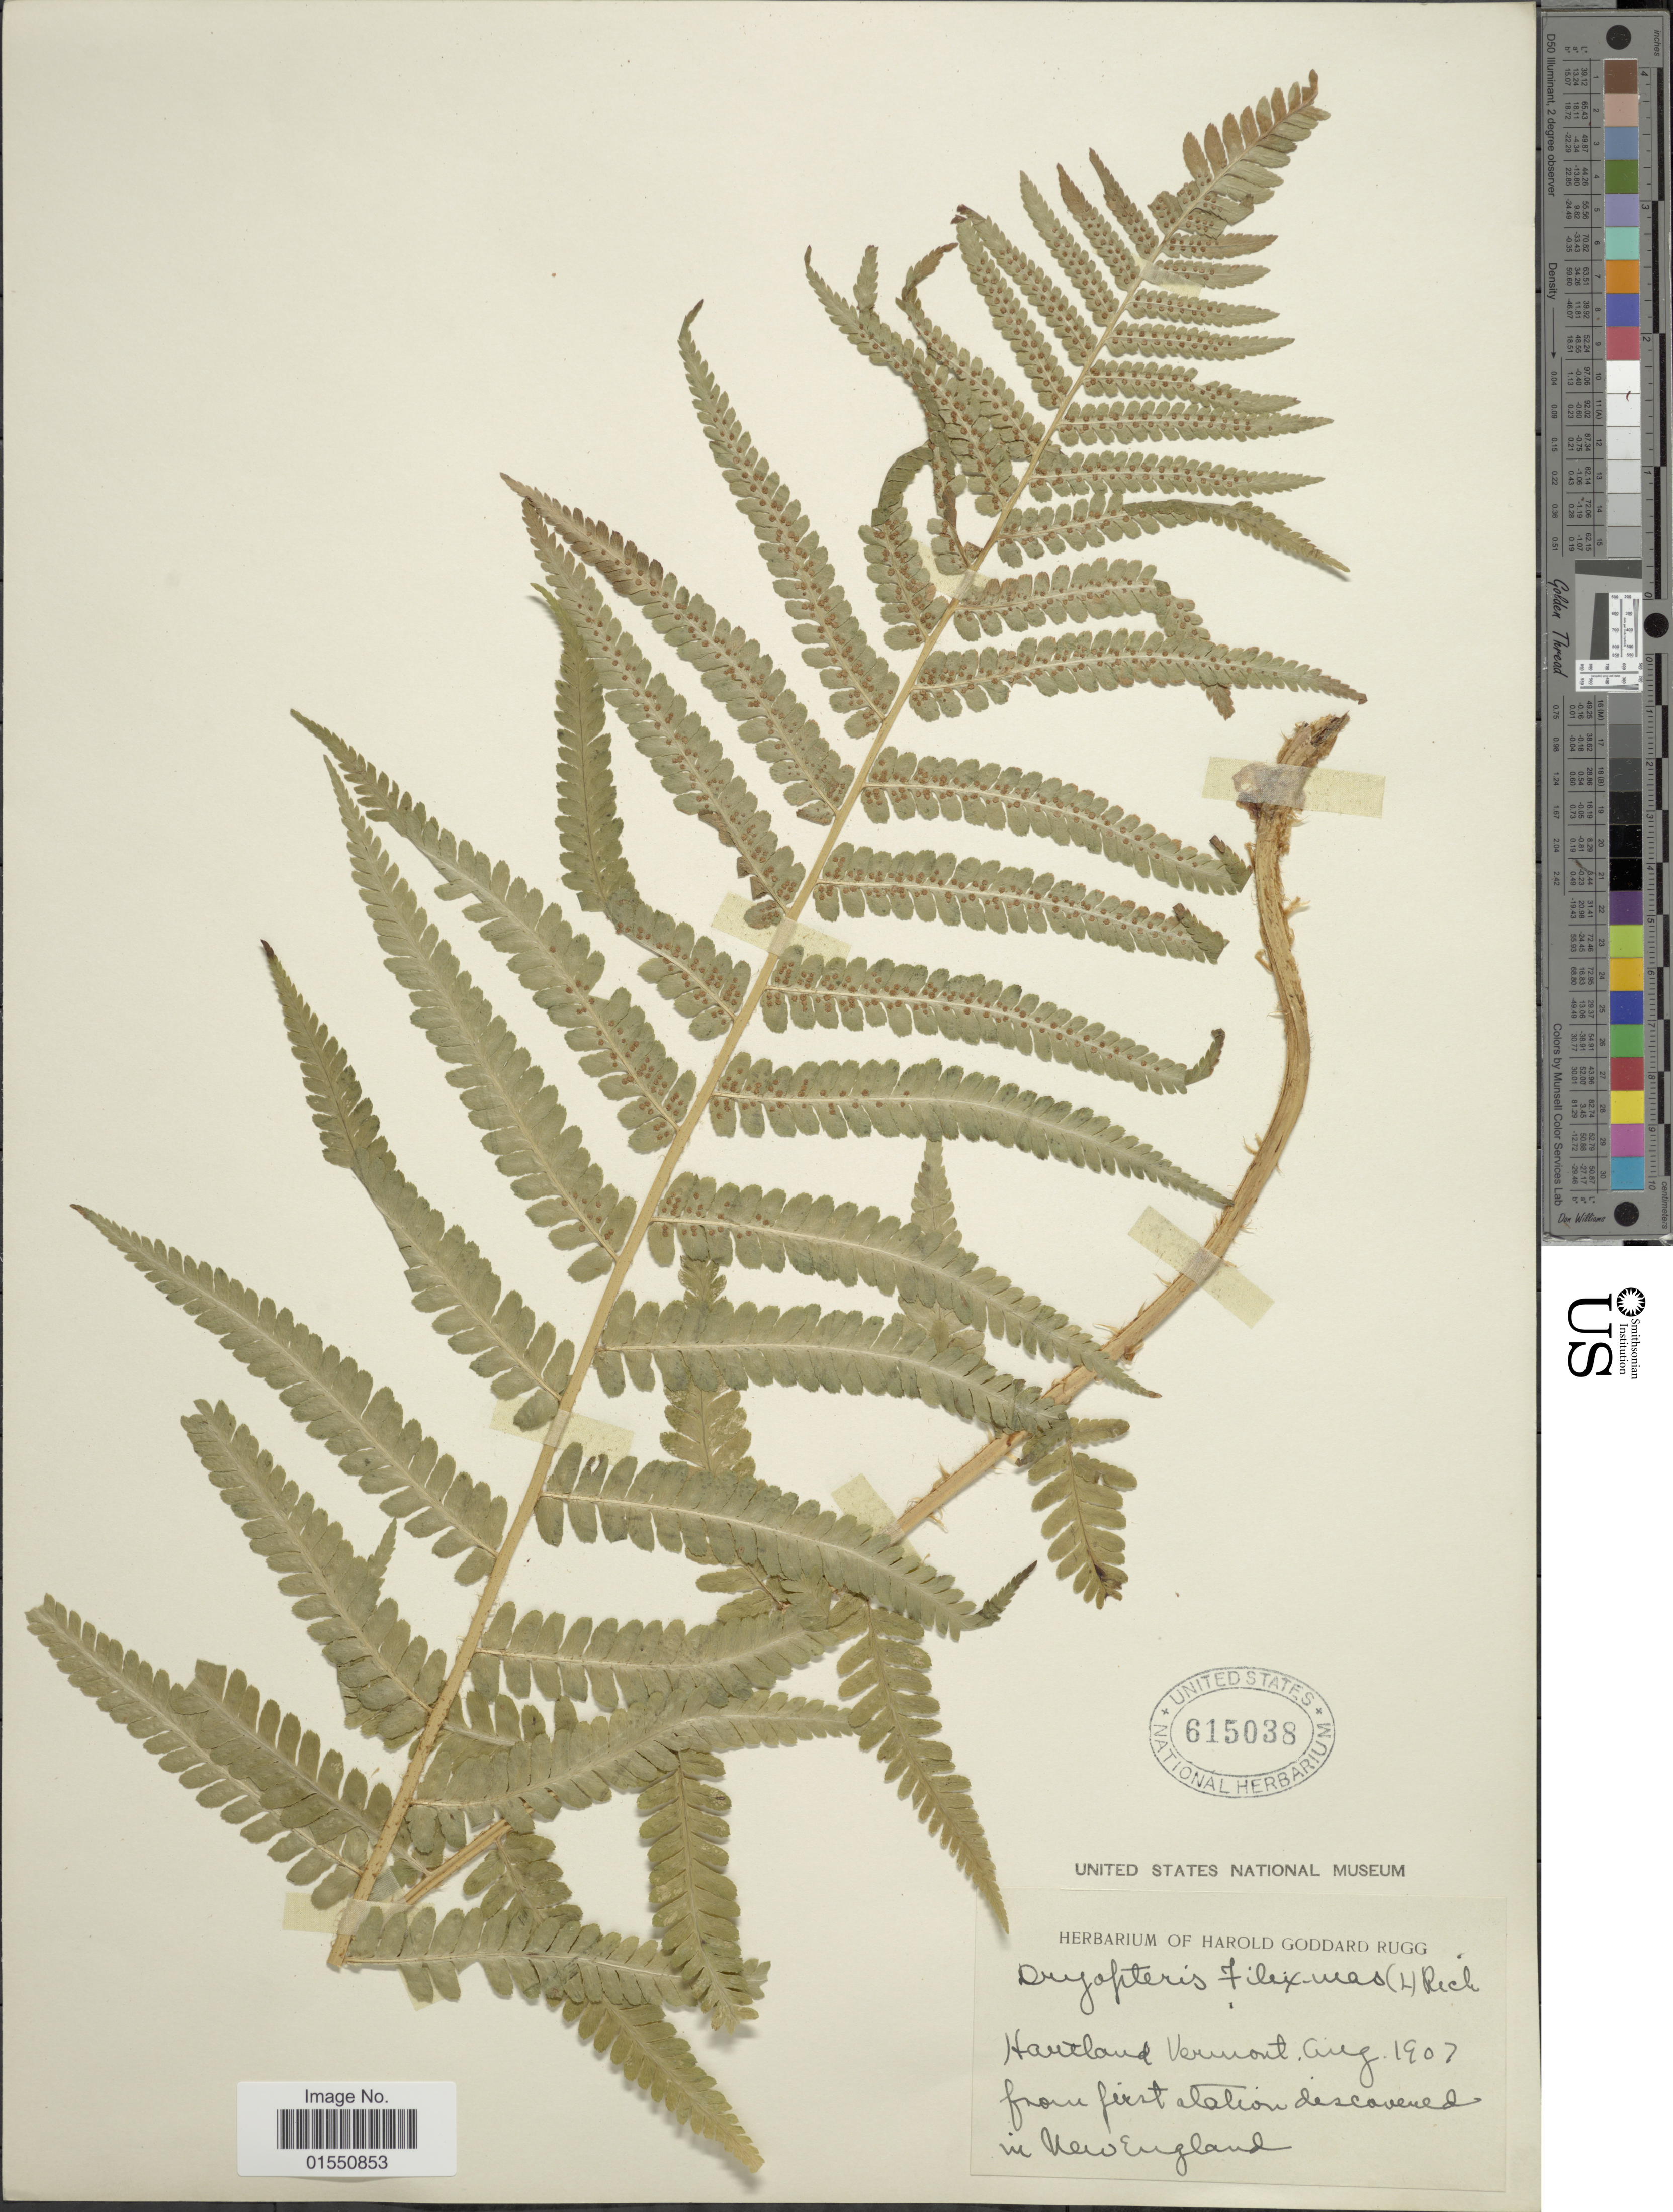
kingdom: Plantae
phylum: Tracheophyta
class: Polypodiopsida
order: Polypodiales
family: Dryopteridaceae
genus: Dryopteris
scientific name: Dryopteris filix-mas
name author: (L.) Schott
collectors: ex herb. Harold Goddard Rugg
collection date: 1907-08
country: United States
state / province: Vermont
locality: Hartland.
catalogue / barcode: US 615038